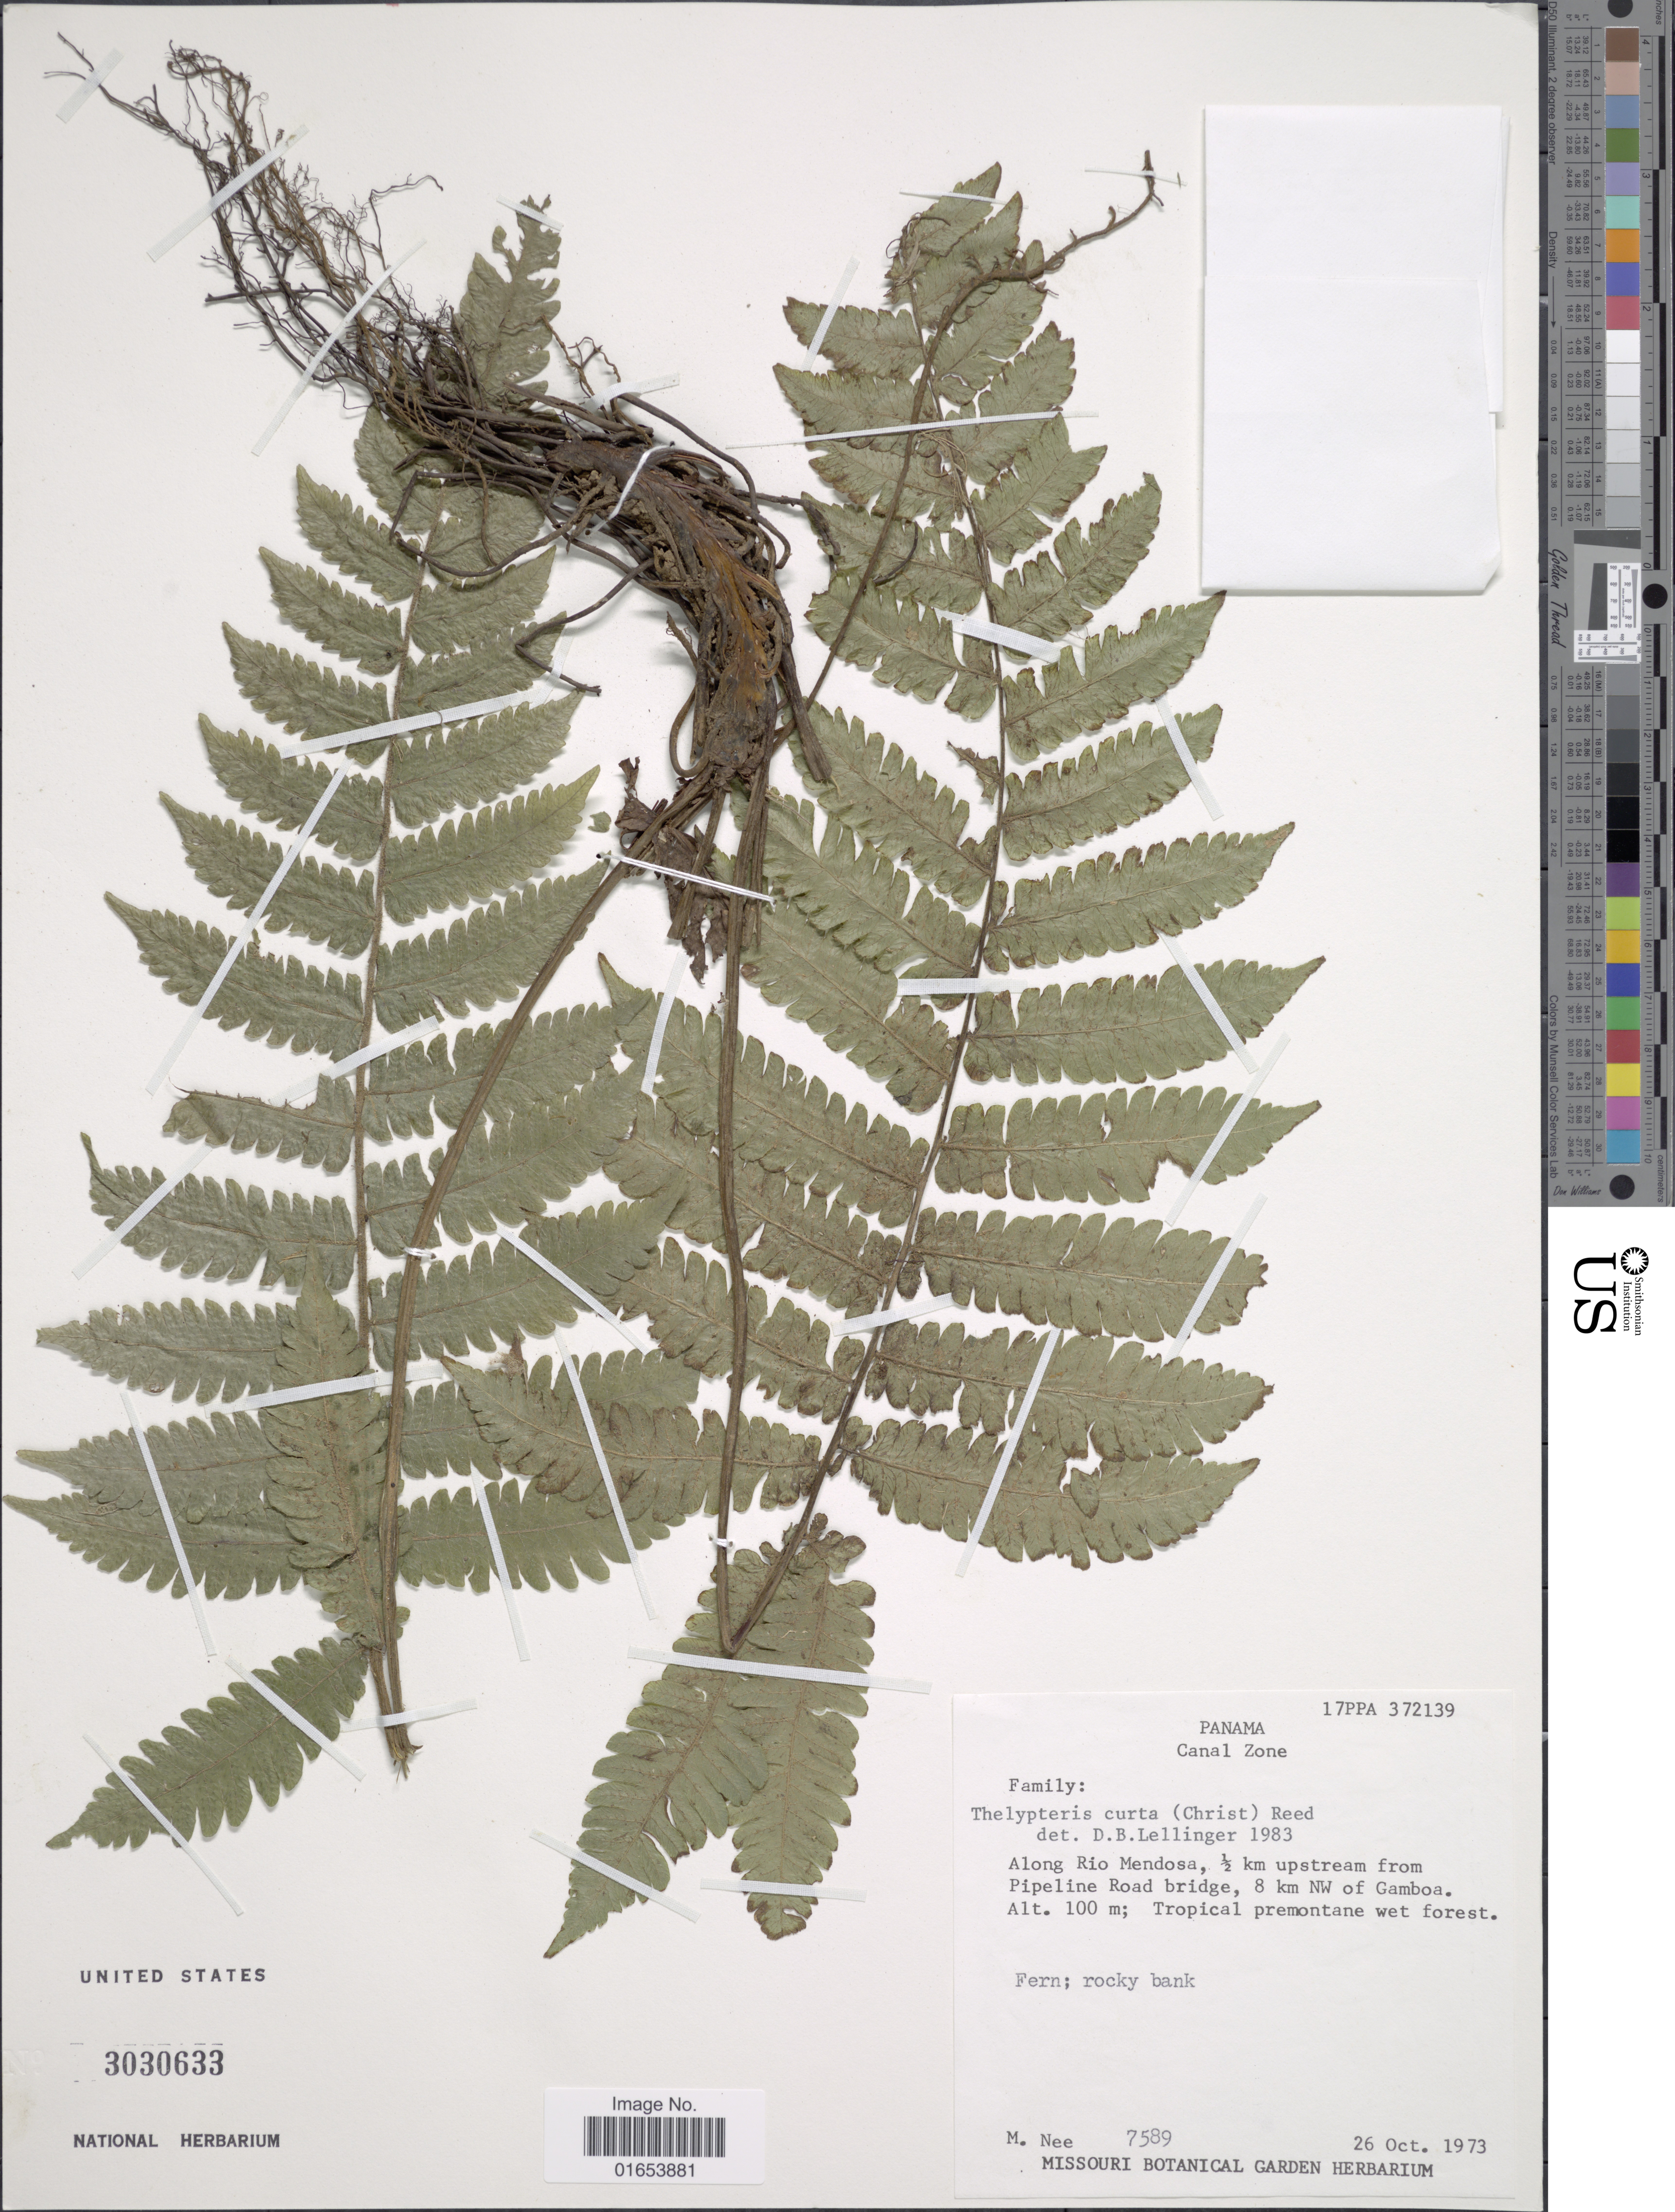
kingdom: Plantae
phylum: Tracheophyta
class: Polypodiopsida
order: Polypodiales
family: Thelypteridaceae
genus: Goniopteris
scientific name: Goniopteris curta (Christ) comb. nov., ined 2015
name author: (Christ)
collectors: M. Nee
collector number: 7589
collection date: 1973-10-26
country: Panama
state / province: Colón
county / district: Canal Zone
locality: Canal zone, along Rio Mendosa, 0,5 km upstream from Pipeline Road bridge, 8 km NW of Gamboa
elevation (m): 100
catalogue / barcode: US 3030633